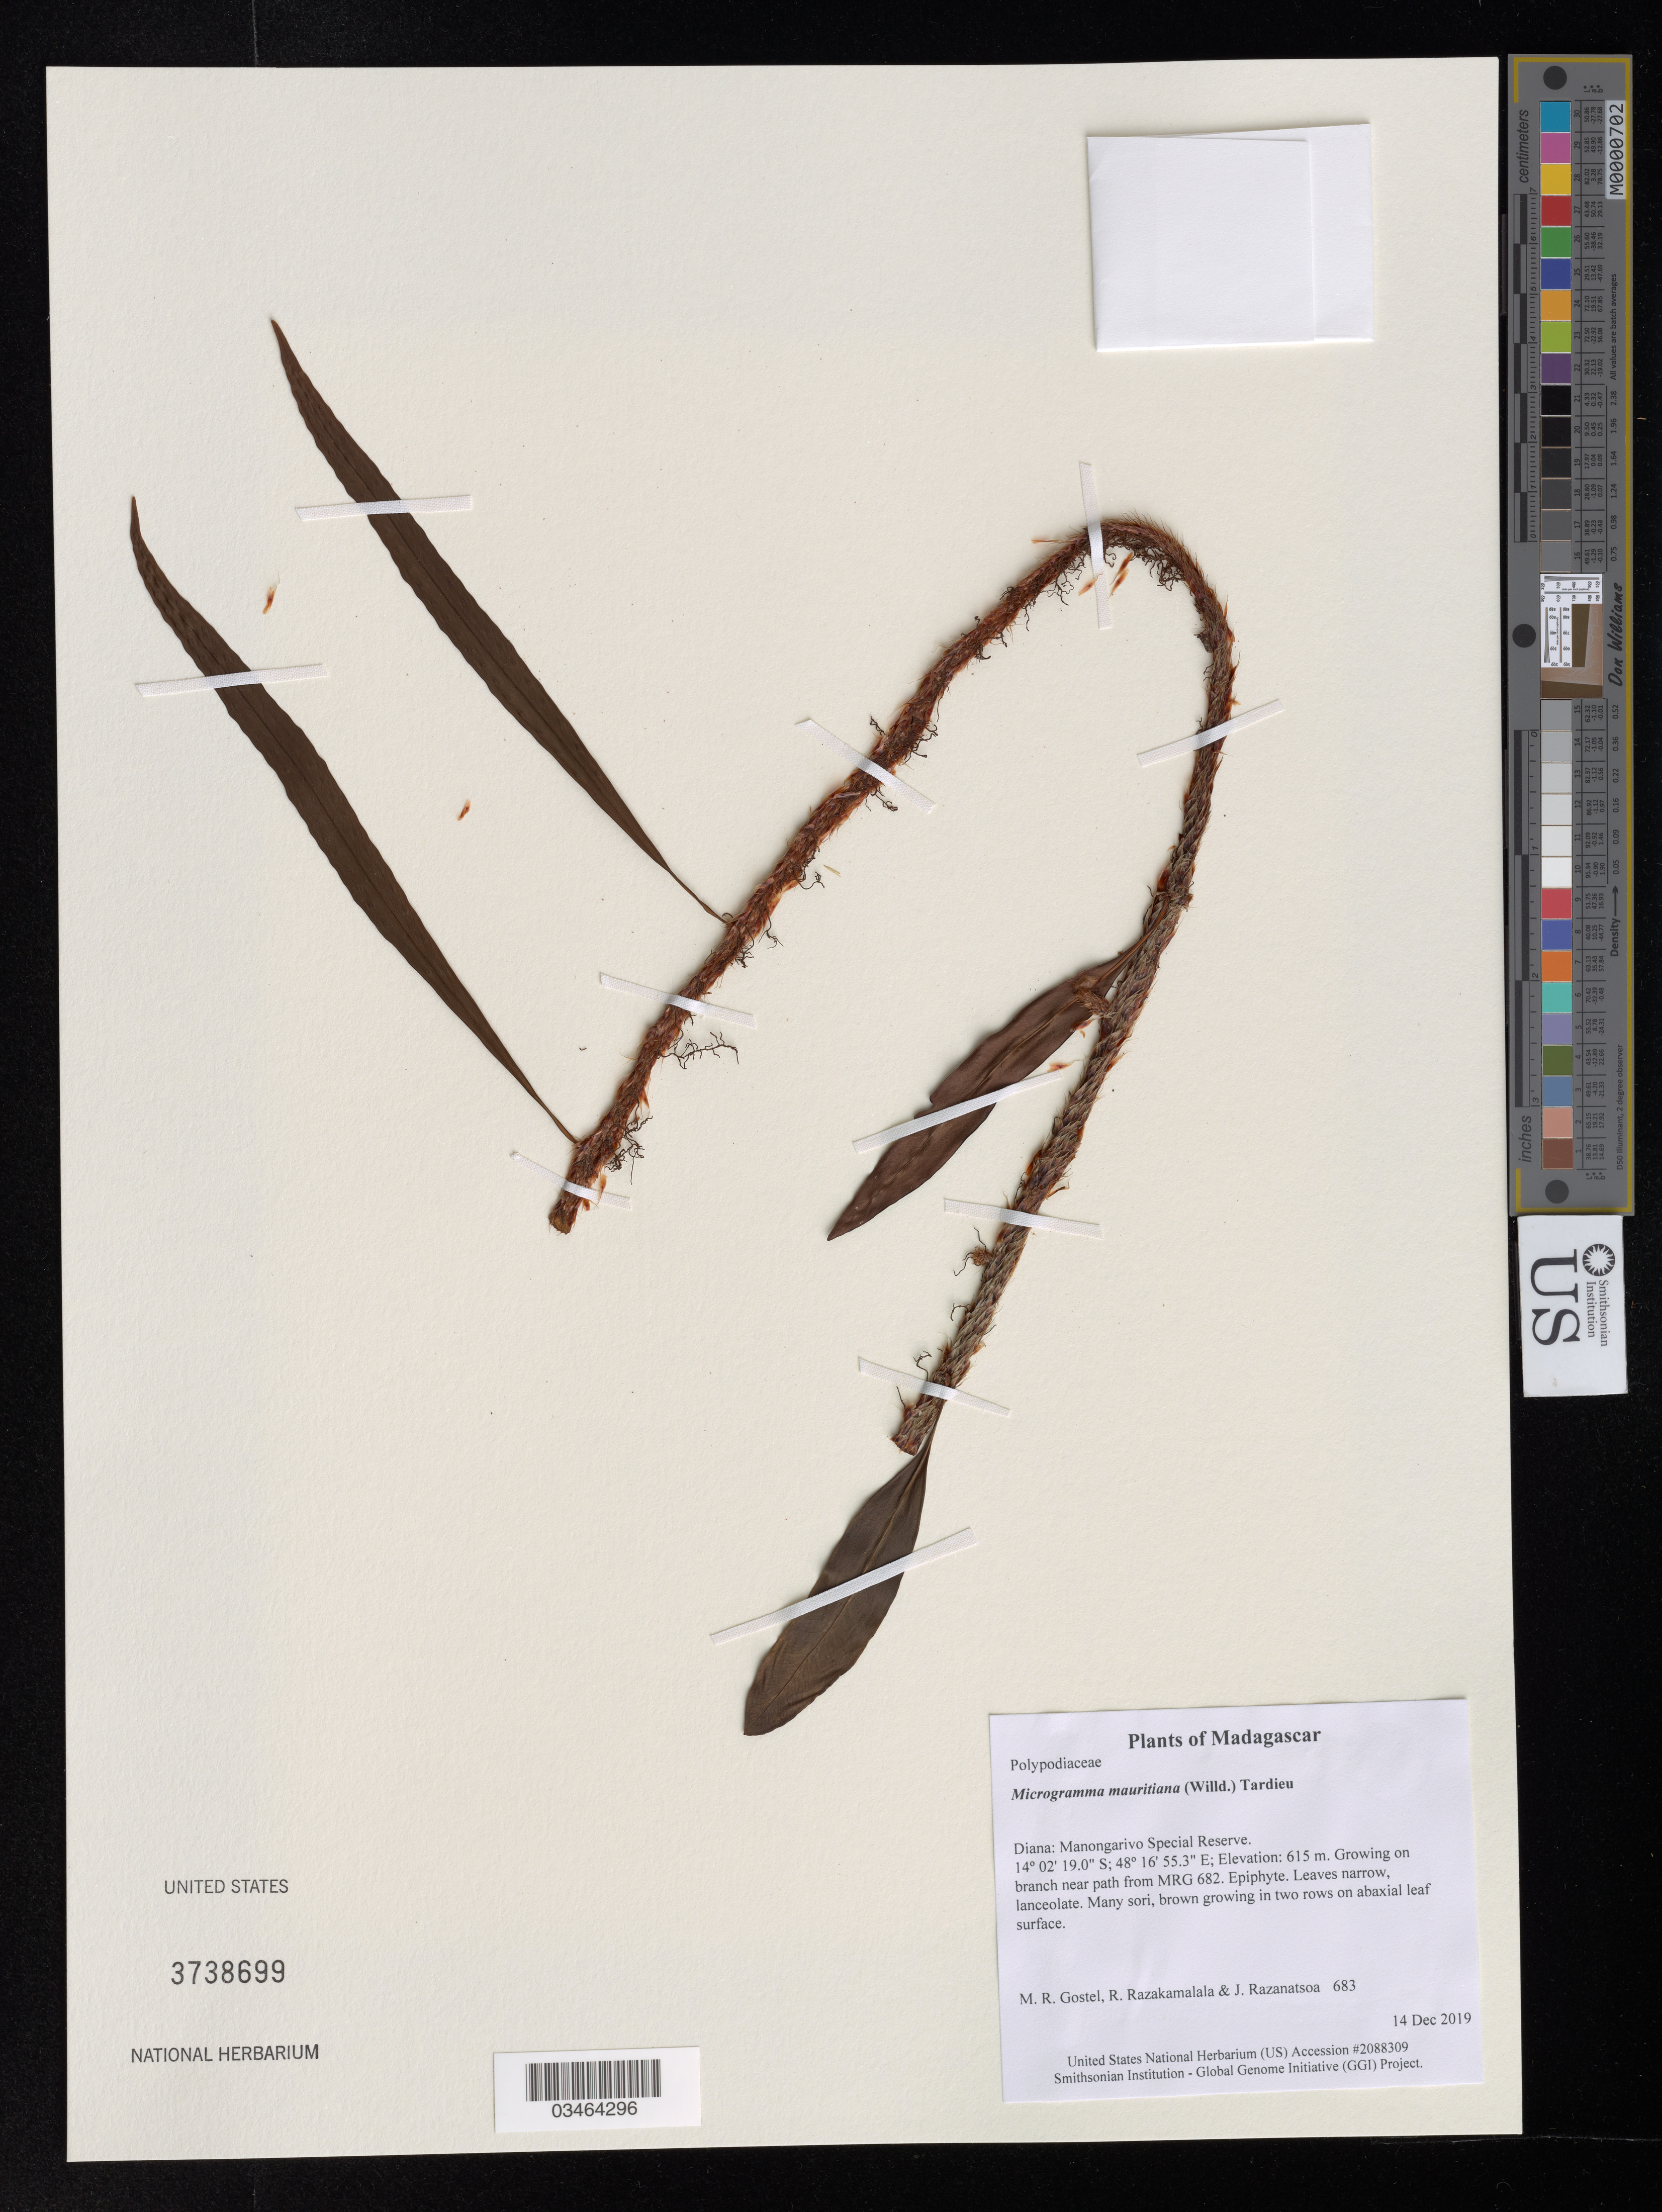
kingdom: Plantae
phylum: Tracheophyta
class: Polypodiopsida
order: Polypodiales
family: Polypodiaceae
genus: Microgramma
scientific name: Microgramma mauritiana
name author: (Willd.) Tardieu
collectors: M. R. Gostel, R. Razakamalala & J. Razanatsoa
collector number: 683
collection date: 2019-12-14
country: Madagascar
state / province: Diana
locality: Manongarivo Special Reserve. Growing on branch near path from MRG682.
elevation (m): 615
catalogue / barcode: US 3738699